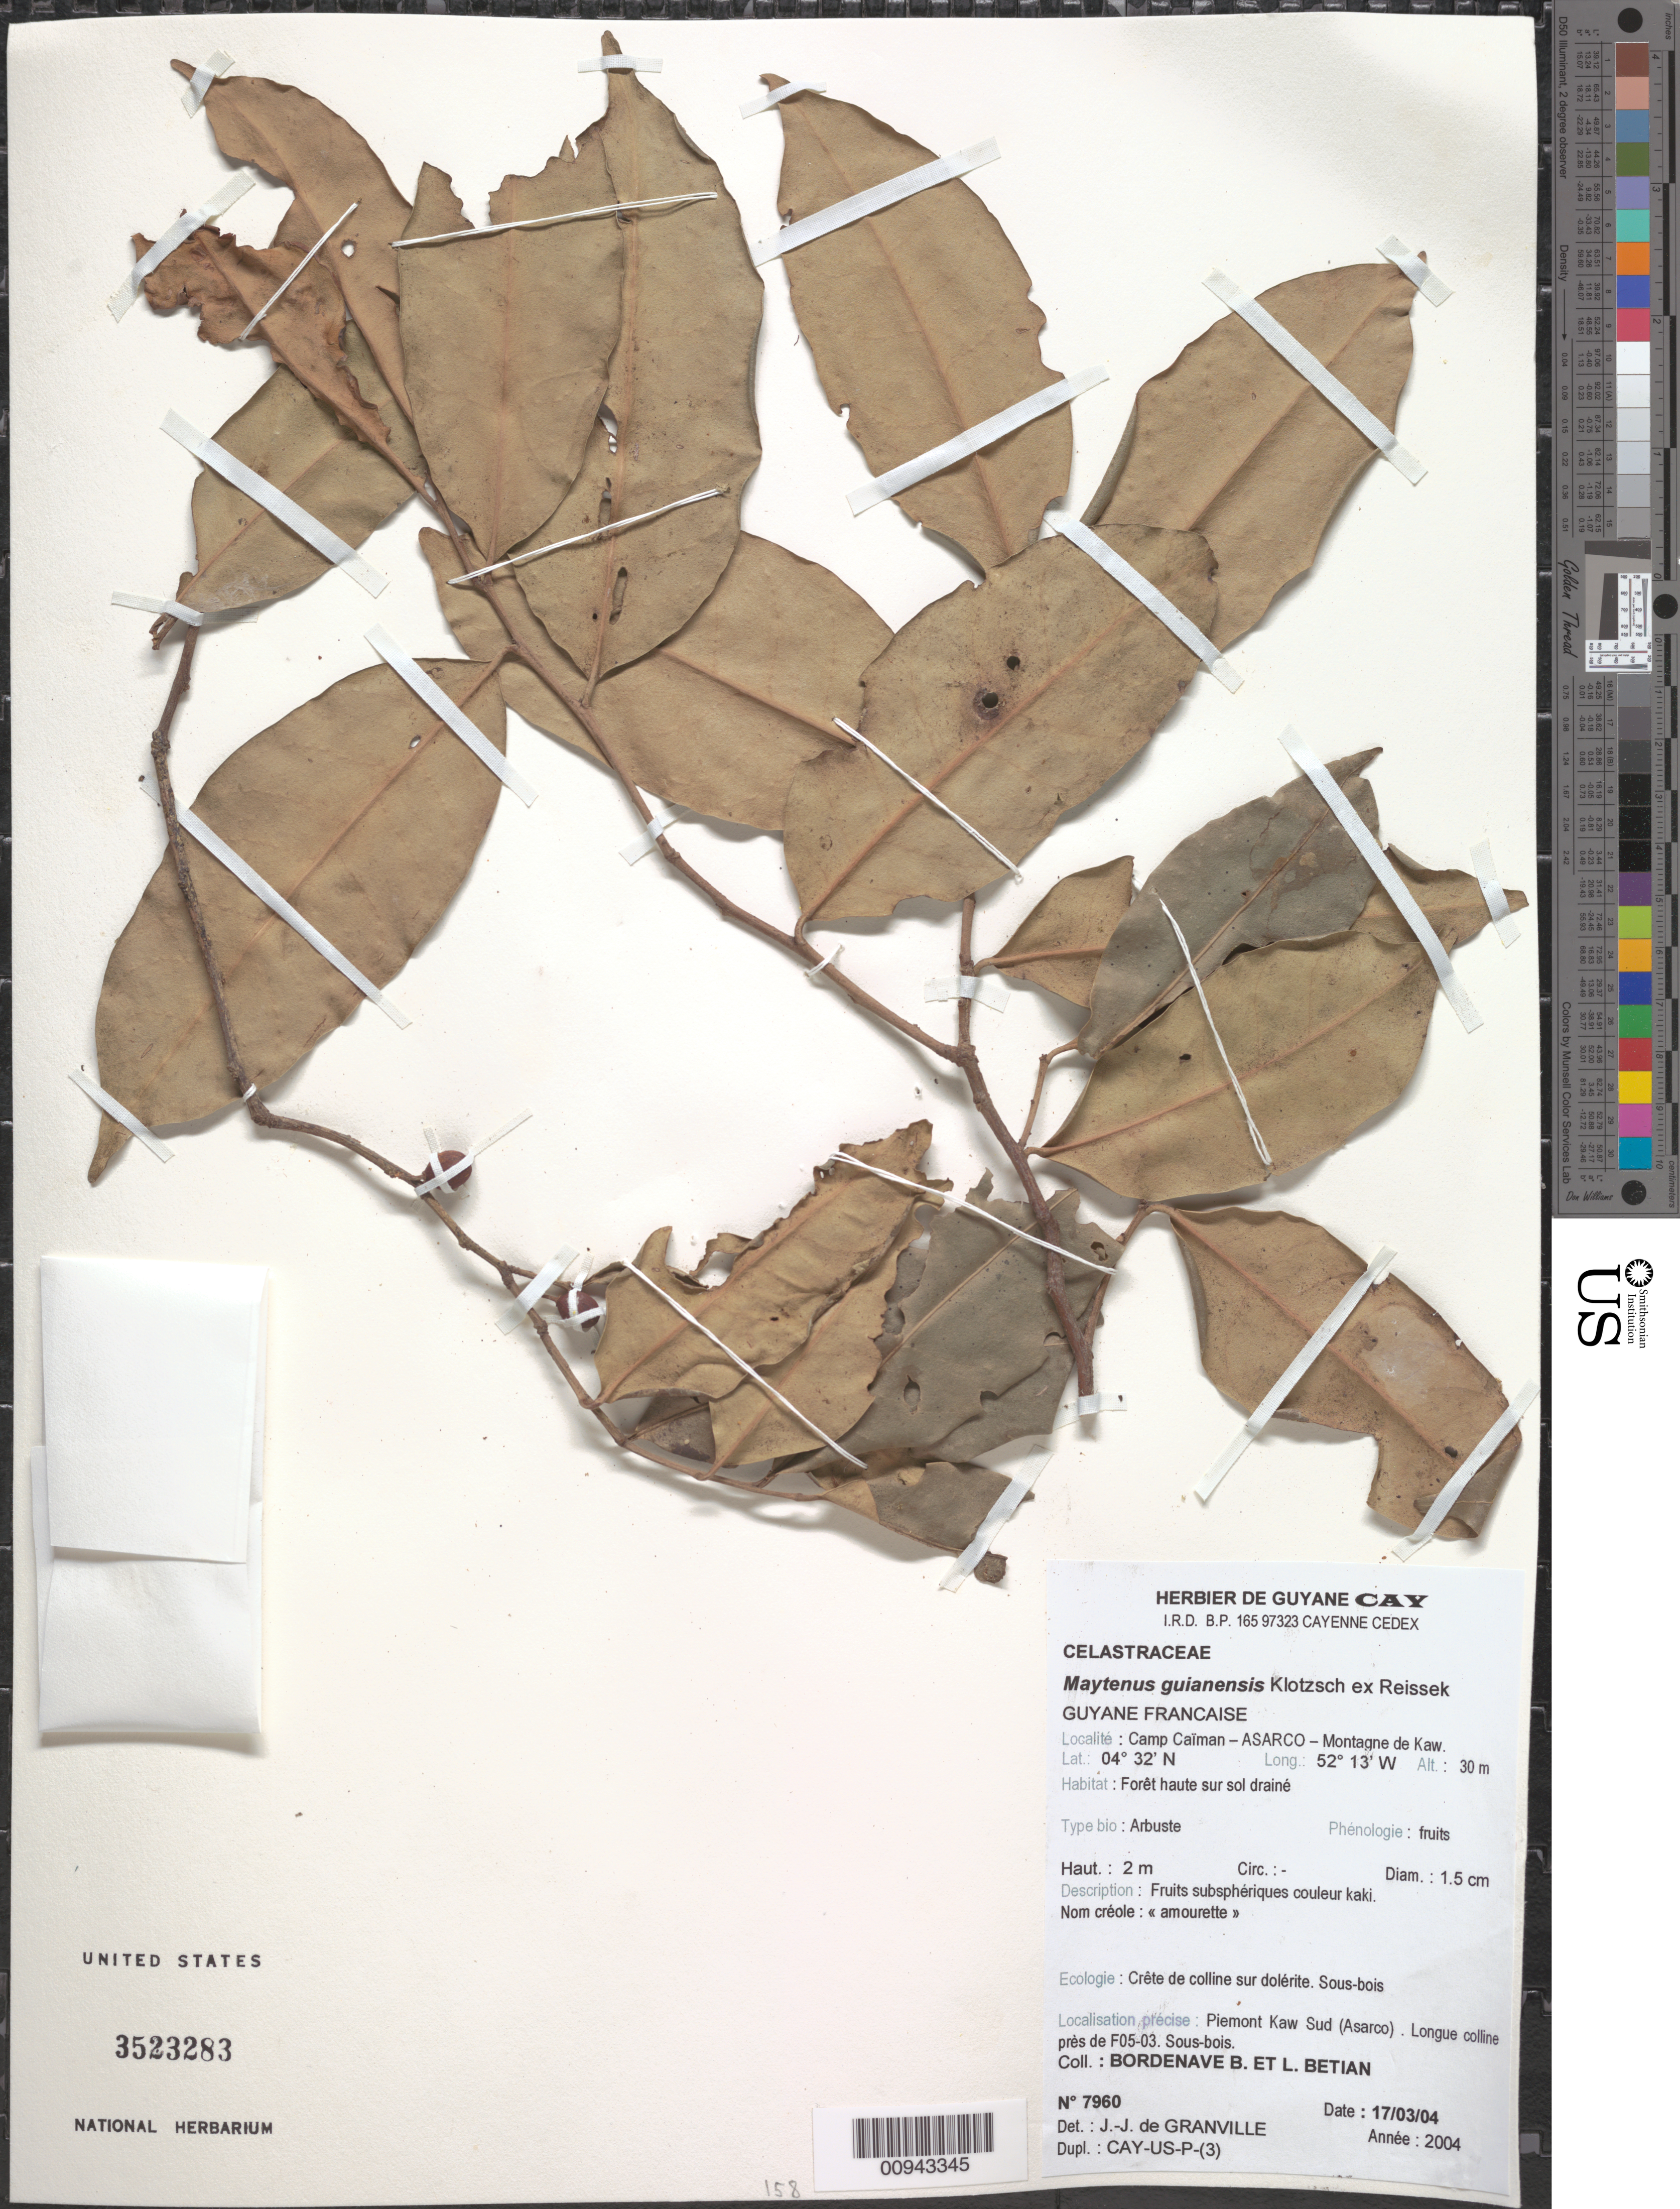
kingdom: Plantae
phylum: Tracheophyta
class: Magnoliopsida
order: Celastrales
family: Celastraceae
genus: Maytenus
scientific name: Maytenus guyanensis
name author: Klotzsch ex Reissek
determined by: Granville, J. J. de, (CAY), Institut de Recherche pour le Developpement (IRD) (FRENCH GUIANA)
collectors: B. Bordenave & L. Betian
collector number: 7960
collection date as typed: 17-Mar-04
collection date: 2004-03-17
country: French Guiana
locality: Camp Caïman - ASARCO - Montagne de Kaw. Piemont Kaw Sud (Ascaraco). Longe colline pres de F05-03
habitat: Foret haute sur sol draine. Crete de colline sur dolerite. Sous-bois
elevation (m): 30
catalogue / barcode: US 3523283